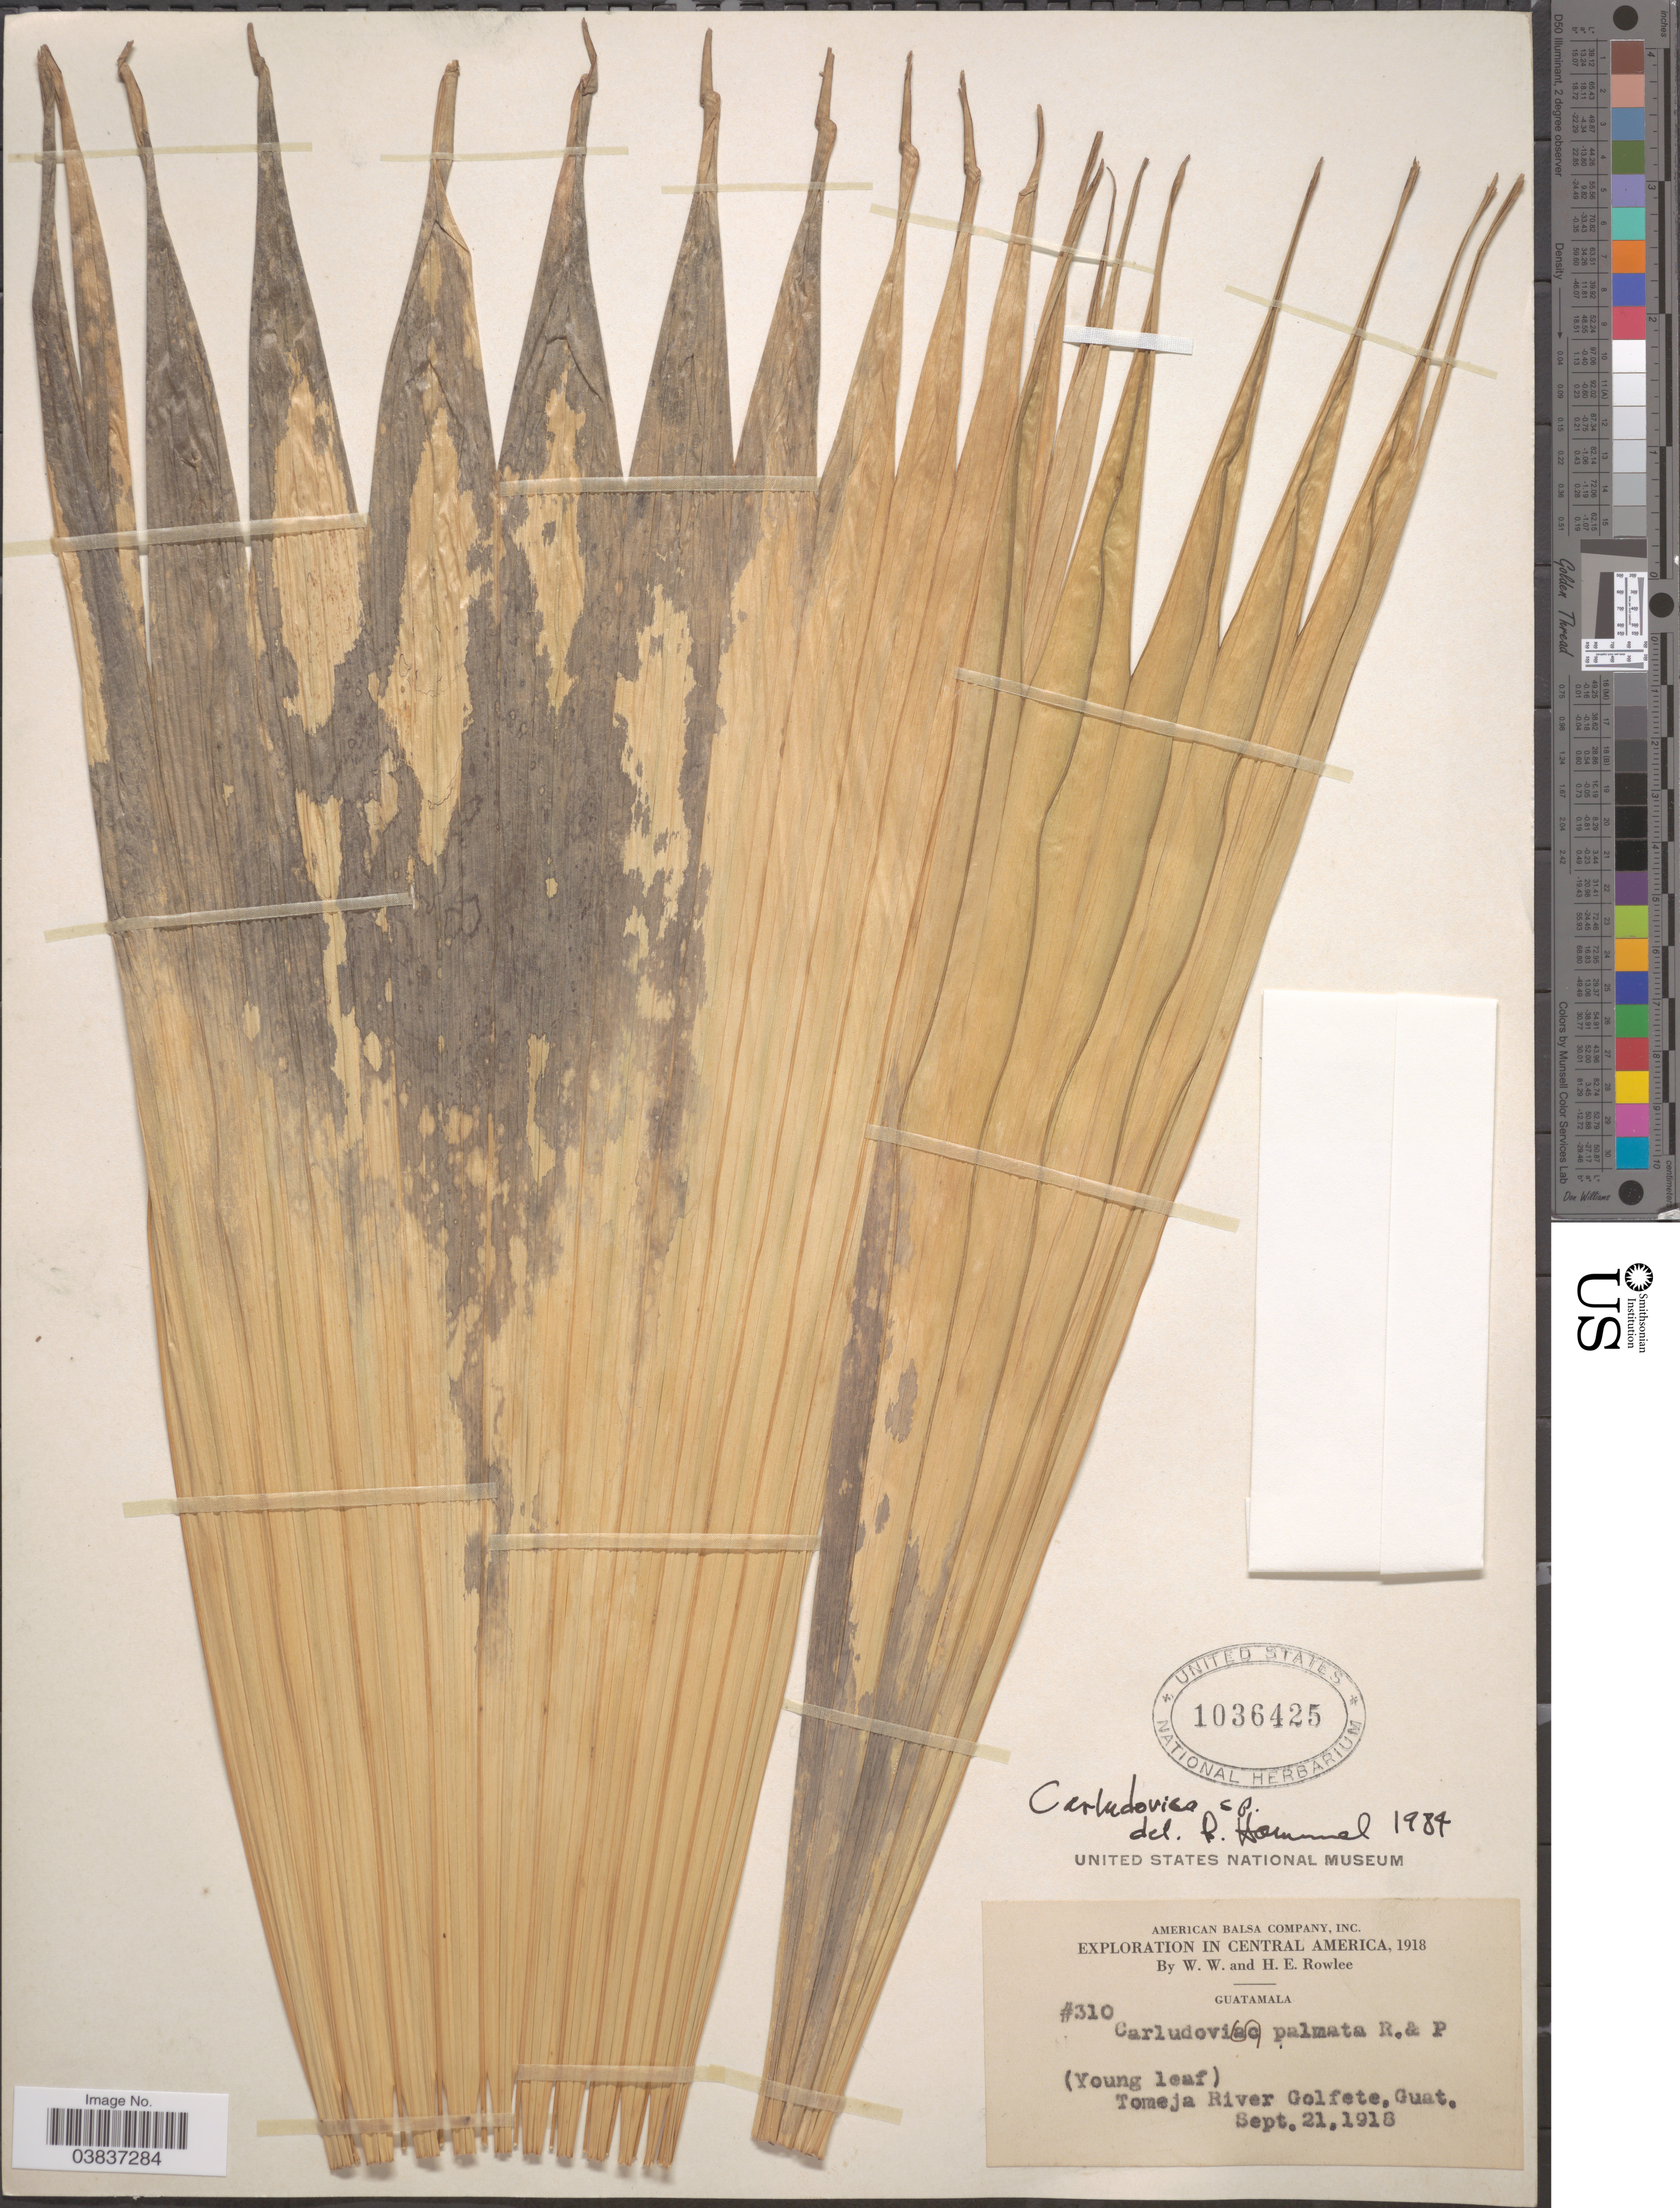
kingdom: Plantae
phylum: Tracheophyta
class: Liliopsida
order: Pandanales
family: Cyclanthaceae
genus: Carludovica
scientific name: Carludovica sp.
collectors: W. W. Rowlee & H. E. Rowlee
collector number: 310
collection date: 1918-09-21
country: Guatemala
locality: Tomeja River Golfete.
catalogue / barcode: US 1036425